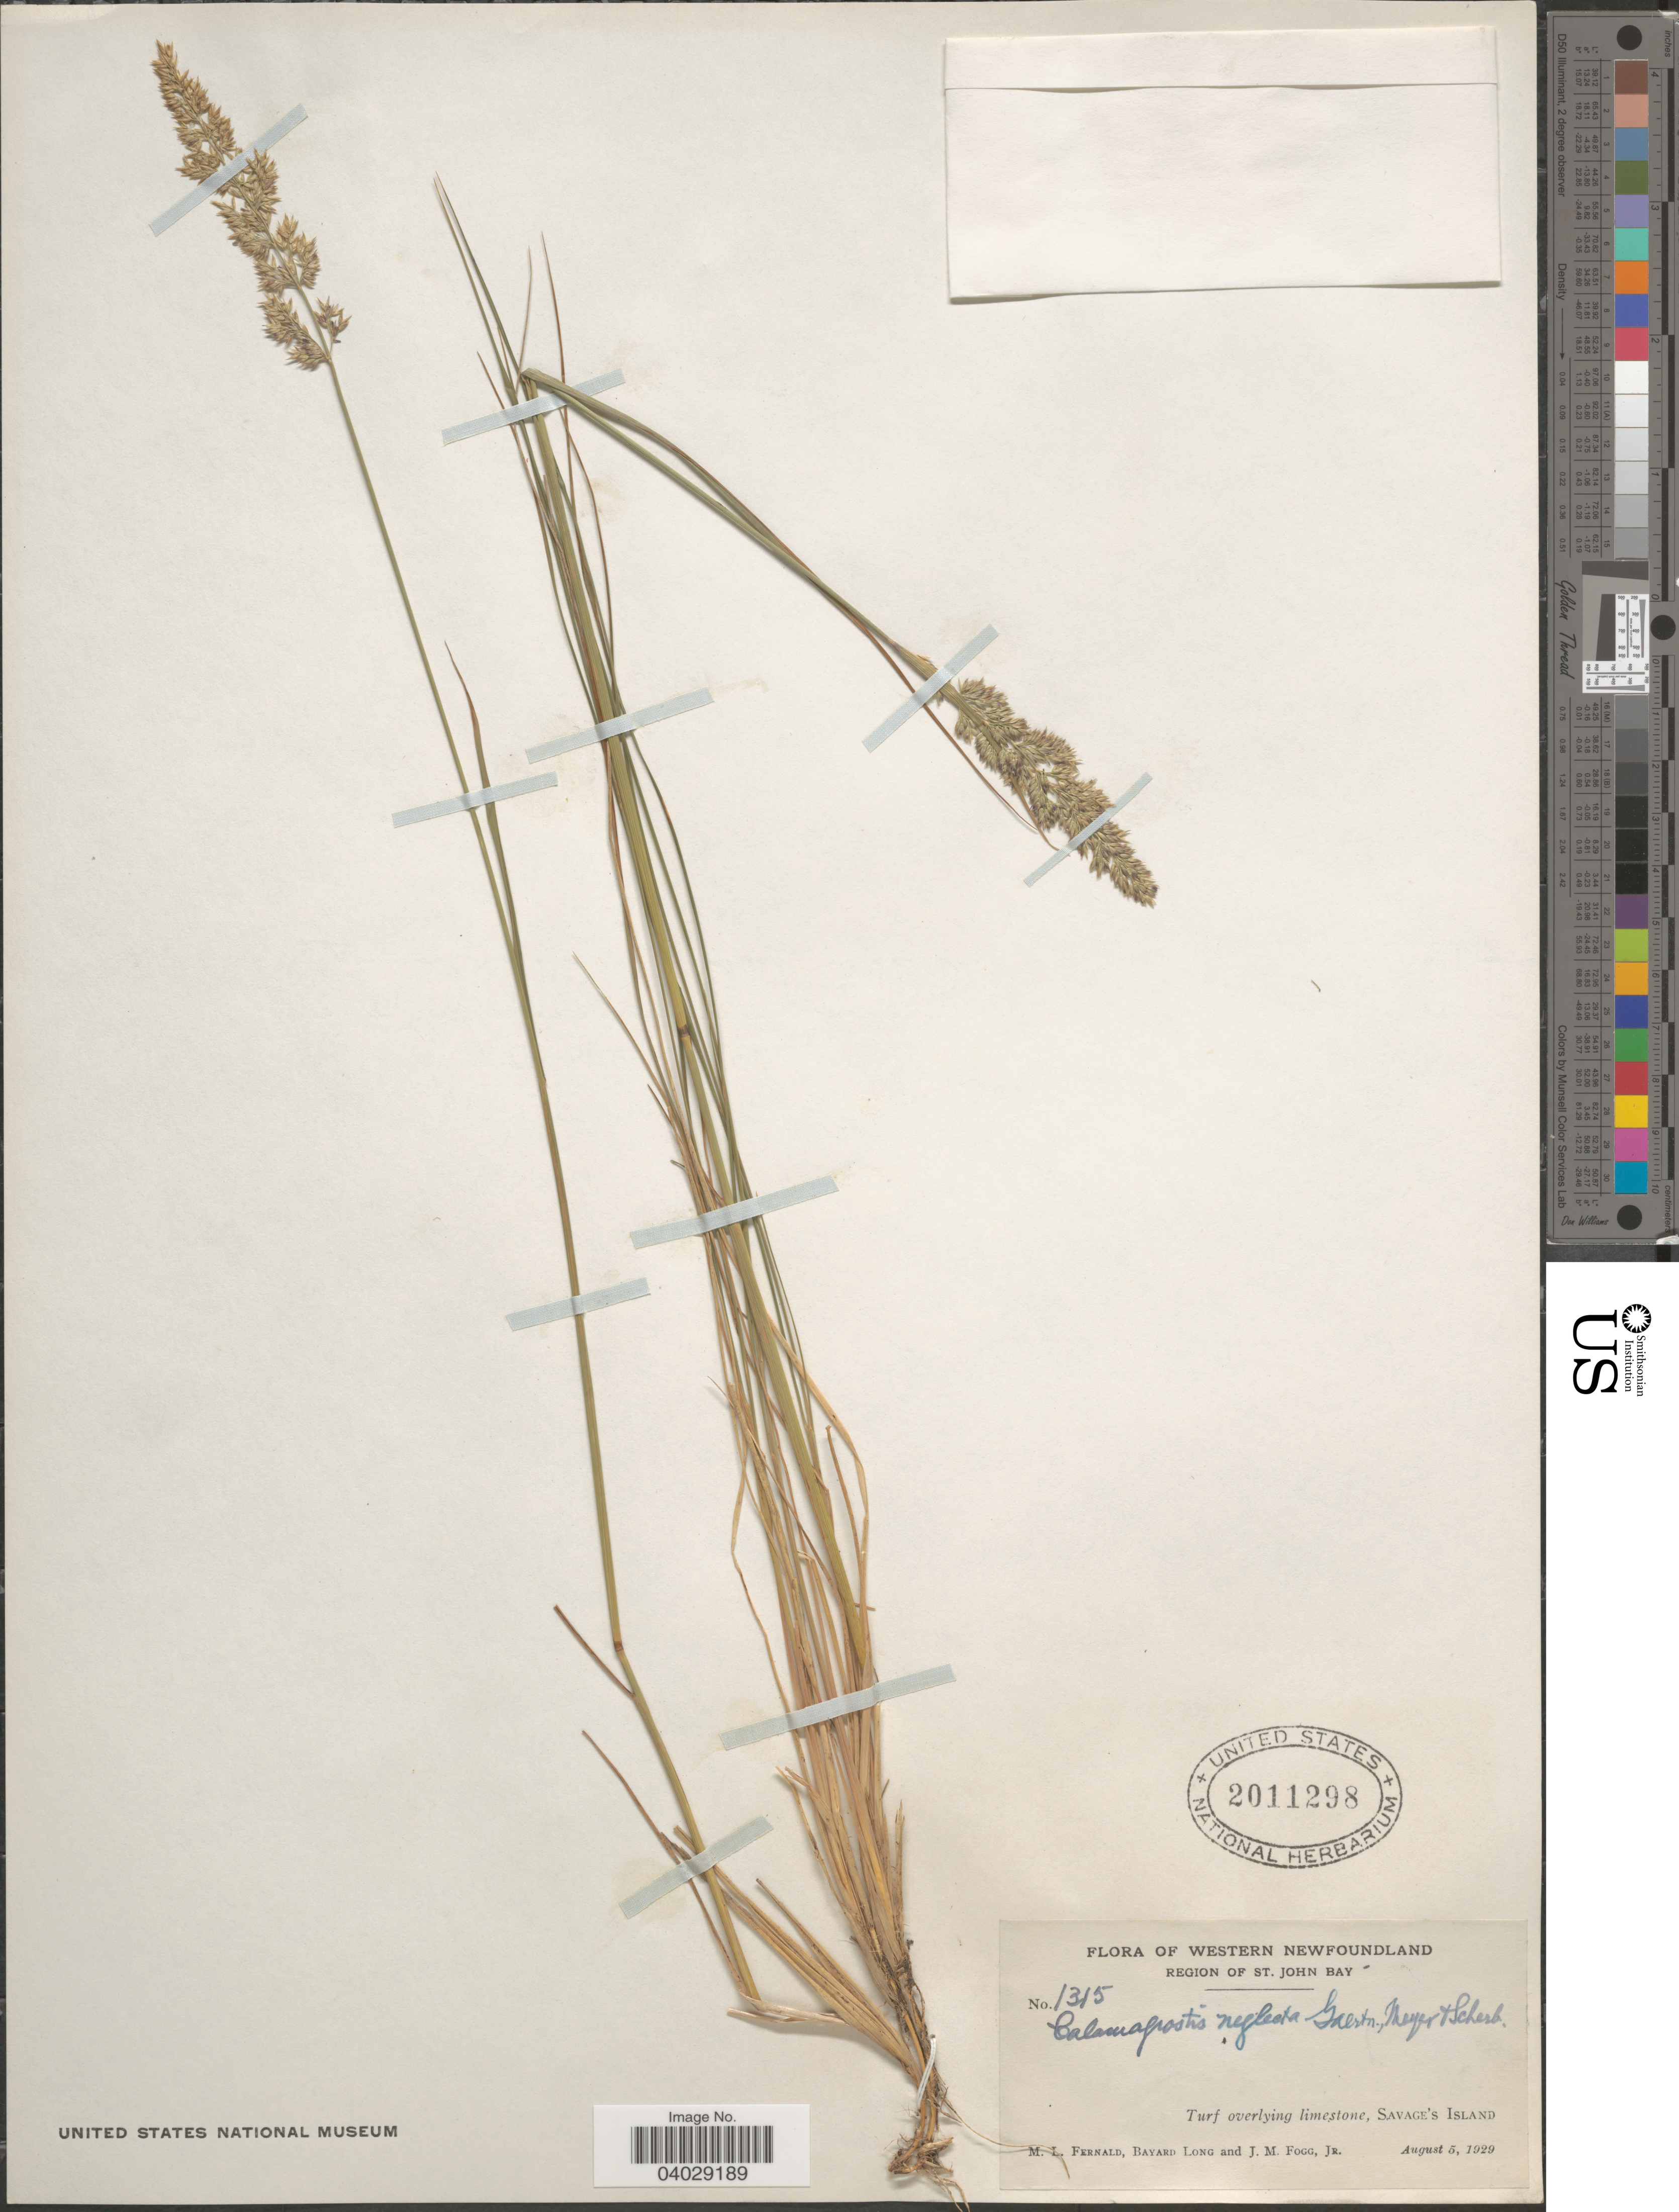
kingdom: Plantae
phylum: Tracheophyta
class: Liliopsida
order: Poales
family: Poaceae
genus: Calamagrostis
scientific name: Calamagrostis neglecta (Ehrh.) Gaertner et al.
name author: (Ehrhart) G. Gaertn. et al.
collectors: M. L. Fernald, B. Long & J. Fogg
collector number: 1315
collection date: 1929-08-05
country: Canada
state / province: Newfoundland and Labrador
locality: Western Newfoundland. Region of St. John Bay. Turf overlying limestone, Savage's Island.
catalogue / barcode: US 2011298